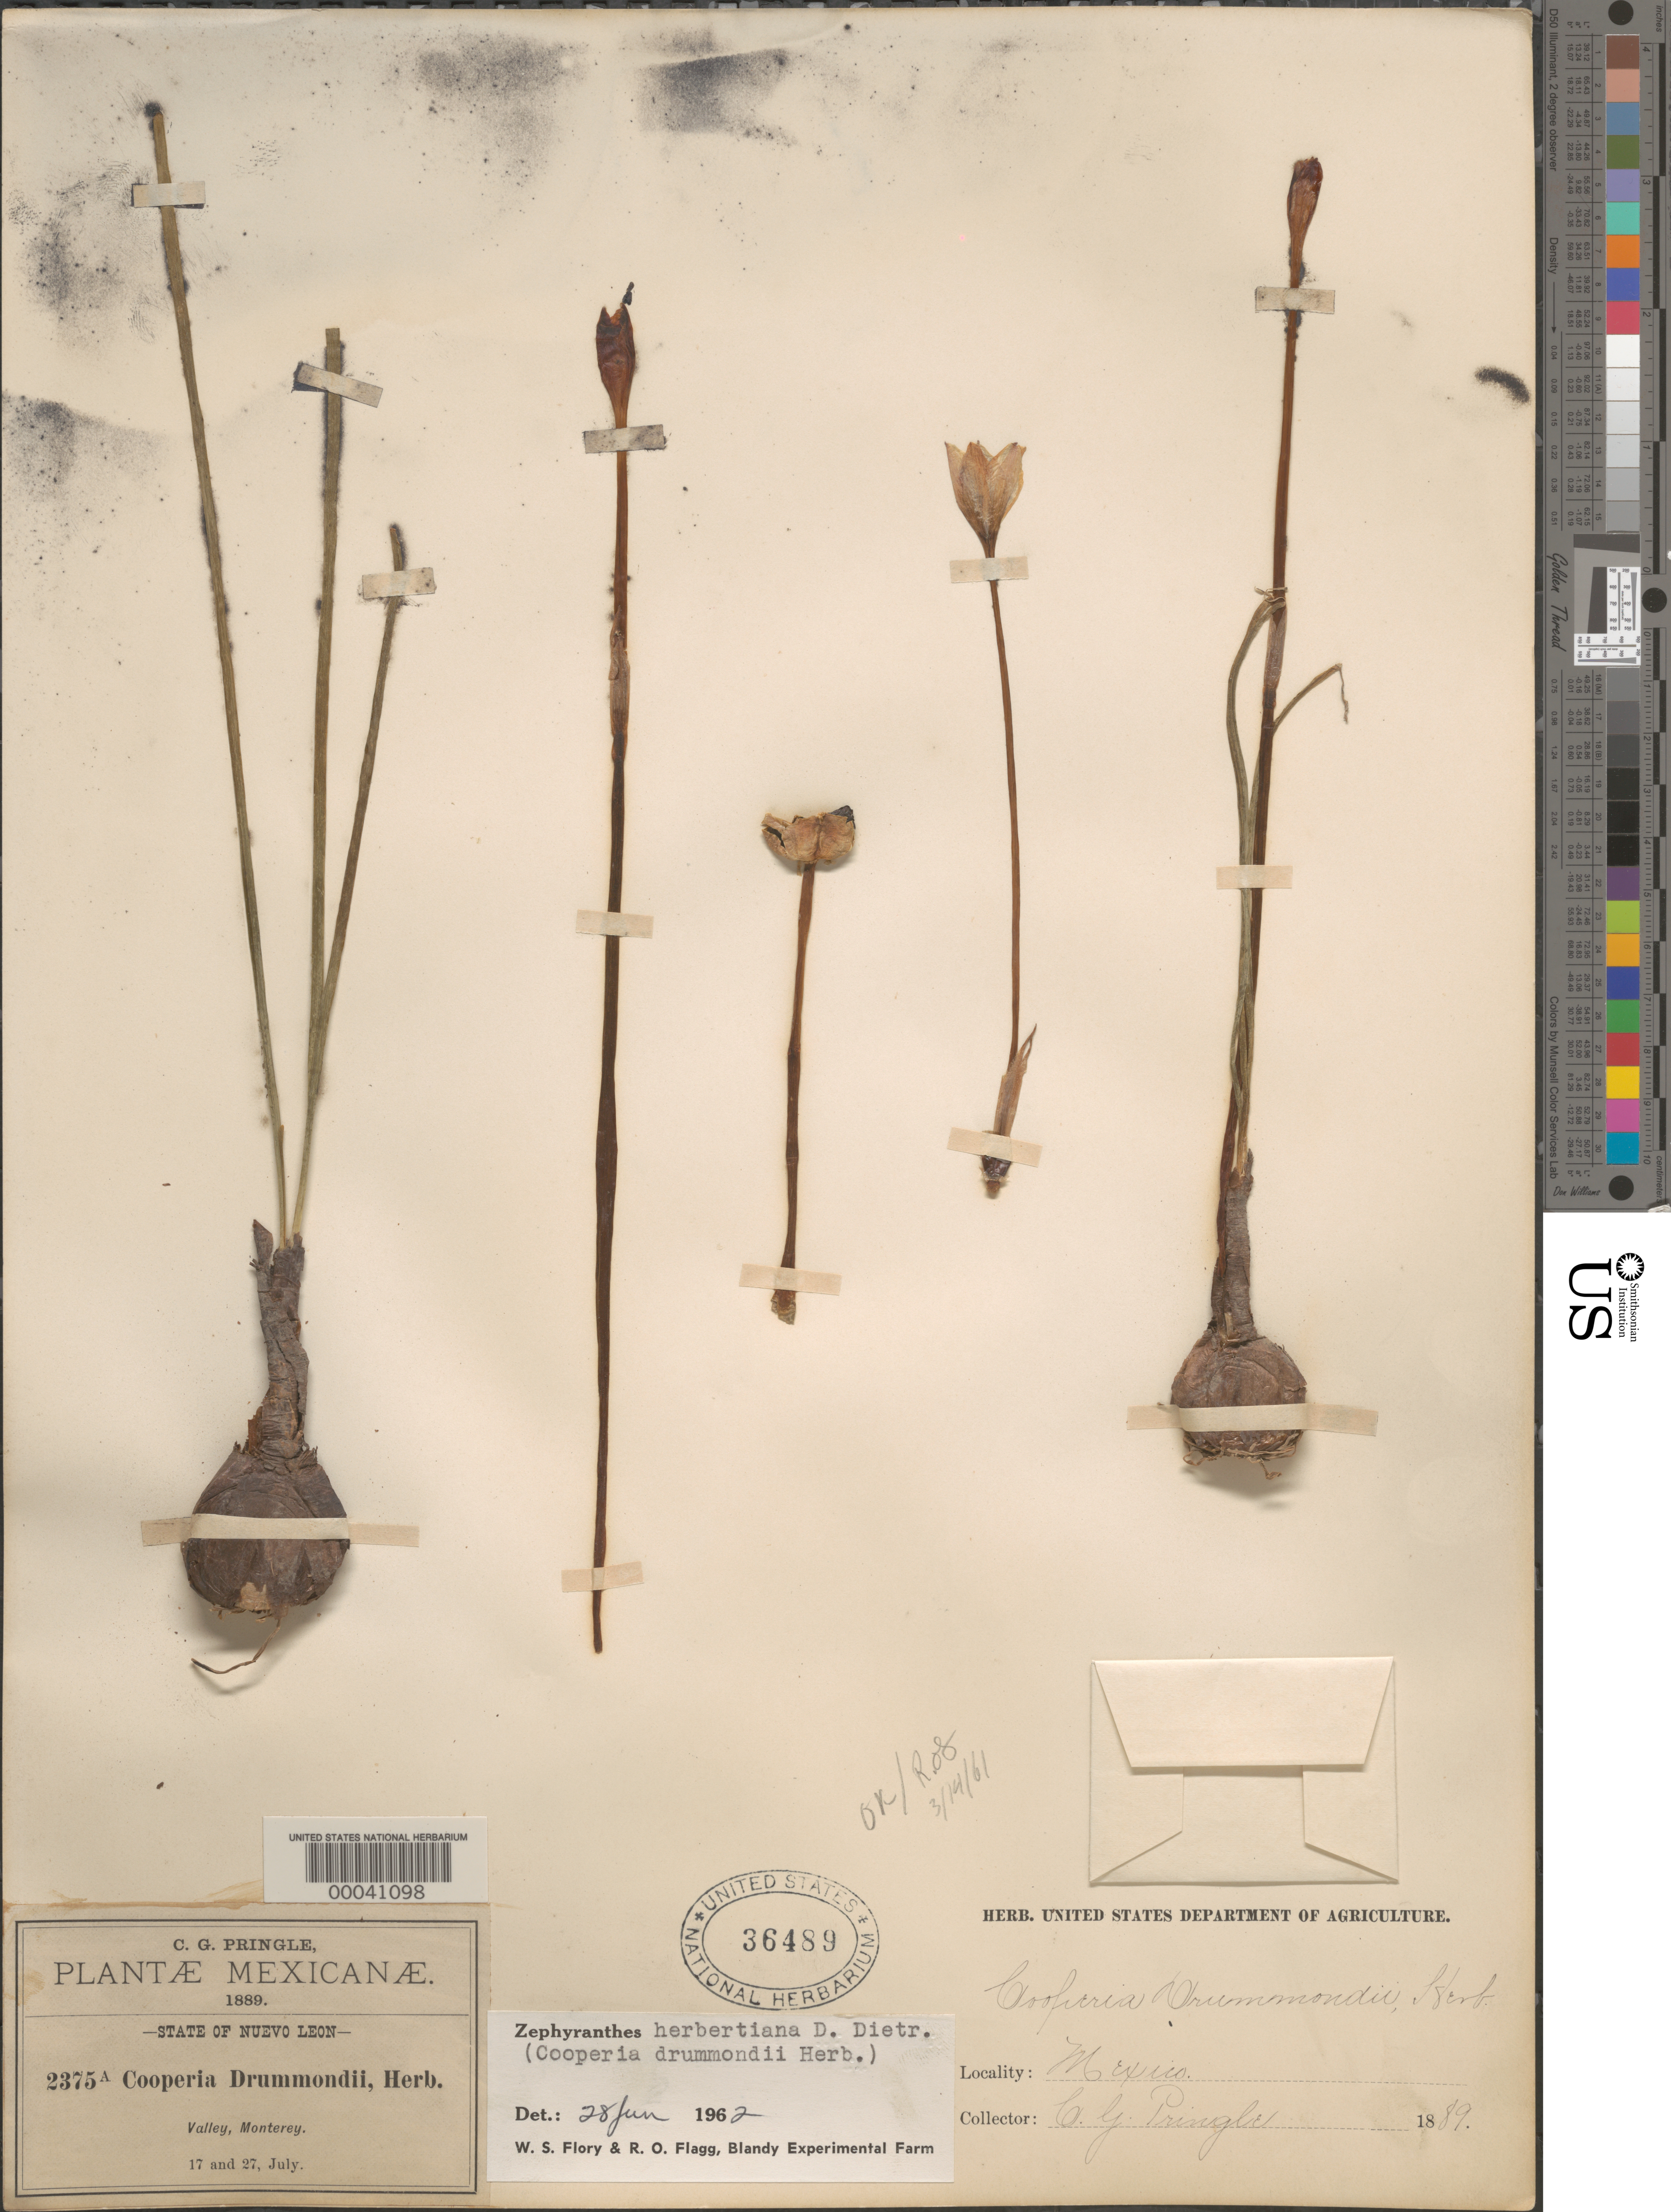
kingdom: Plantae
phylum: Tracheophyta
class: Liliopsida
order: Asparagales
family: Amaryllidaceae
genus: Zephyranthes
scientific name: Zephyranthes herbertiana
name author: D. Dietr.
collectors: C. G. Pringle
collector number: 2375a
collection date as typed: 17 Jul 1889 and 27 Jul 1889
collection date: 1889-07-17,1889-07-27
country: Mexico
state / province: Nuevo León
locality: Monterrey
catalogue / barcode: US 36489